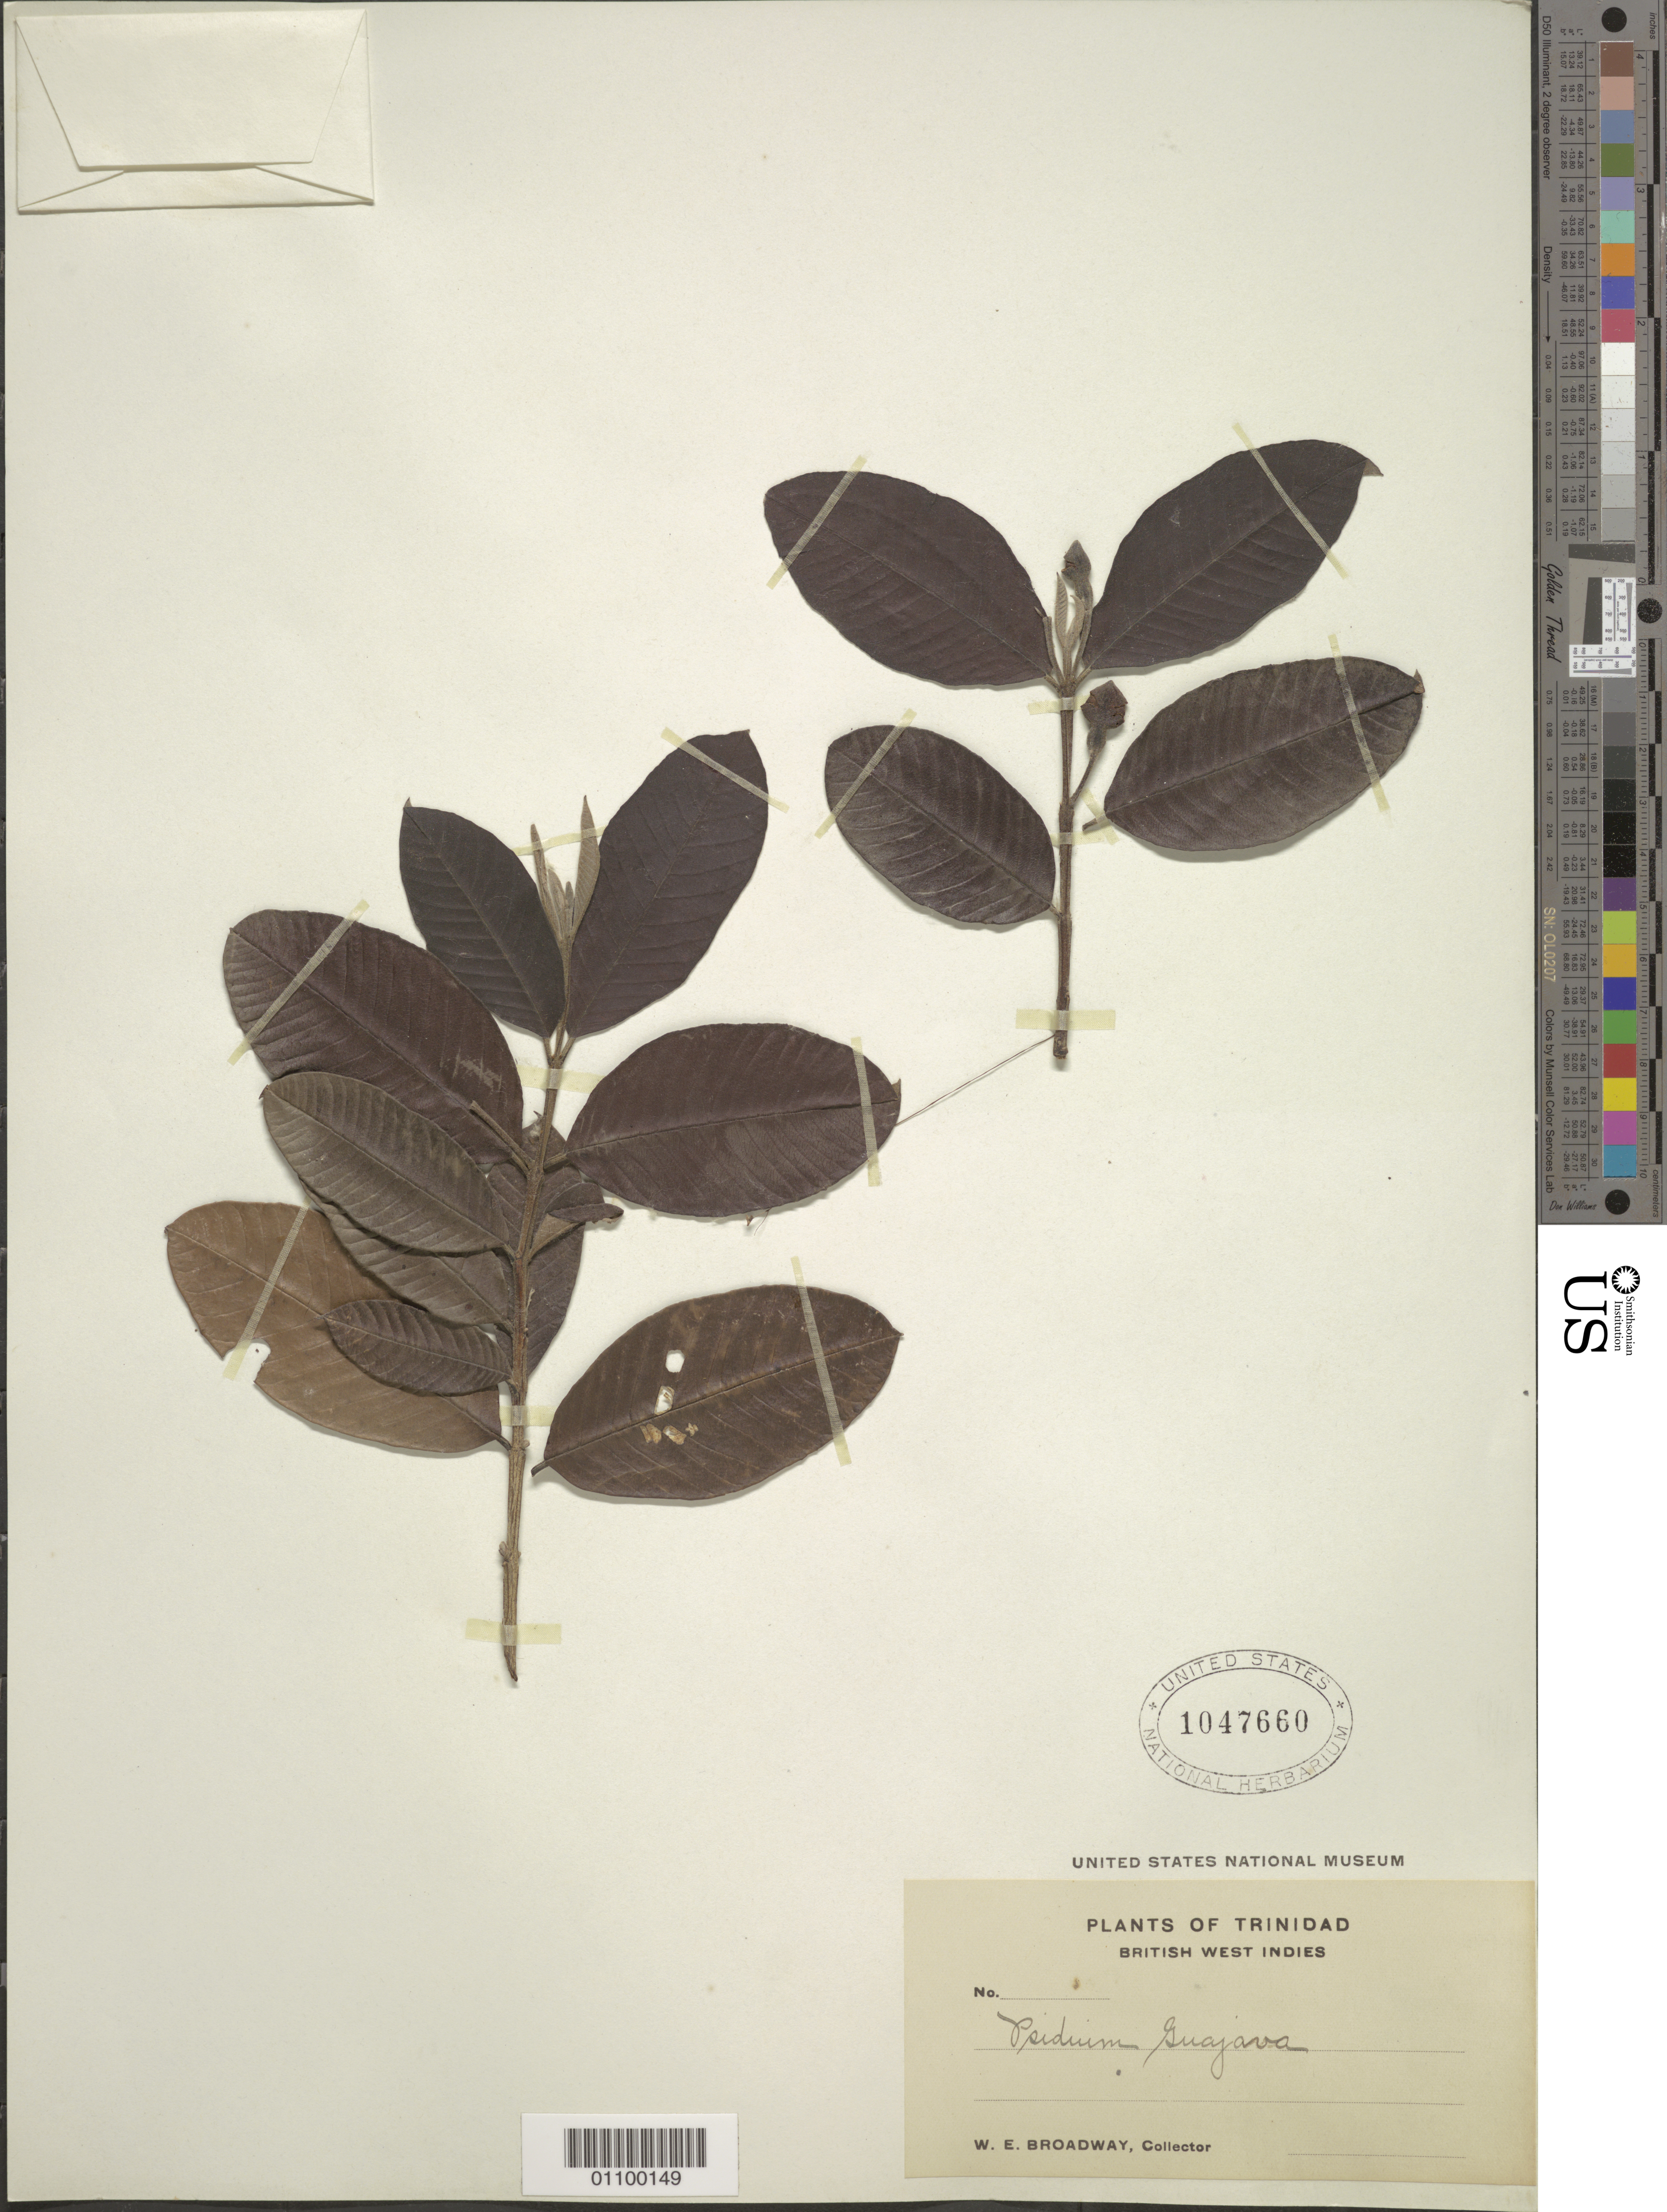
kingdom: Plantae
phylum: Tracheophyta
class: Magnoliopsida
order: Myrtales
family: Myrtaceae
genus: Psidium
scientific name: Psidium guajava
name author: L.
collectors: W. E. Broadway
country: Trinidad and Tobago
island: Trinidad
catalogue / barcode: US 1047660